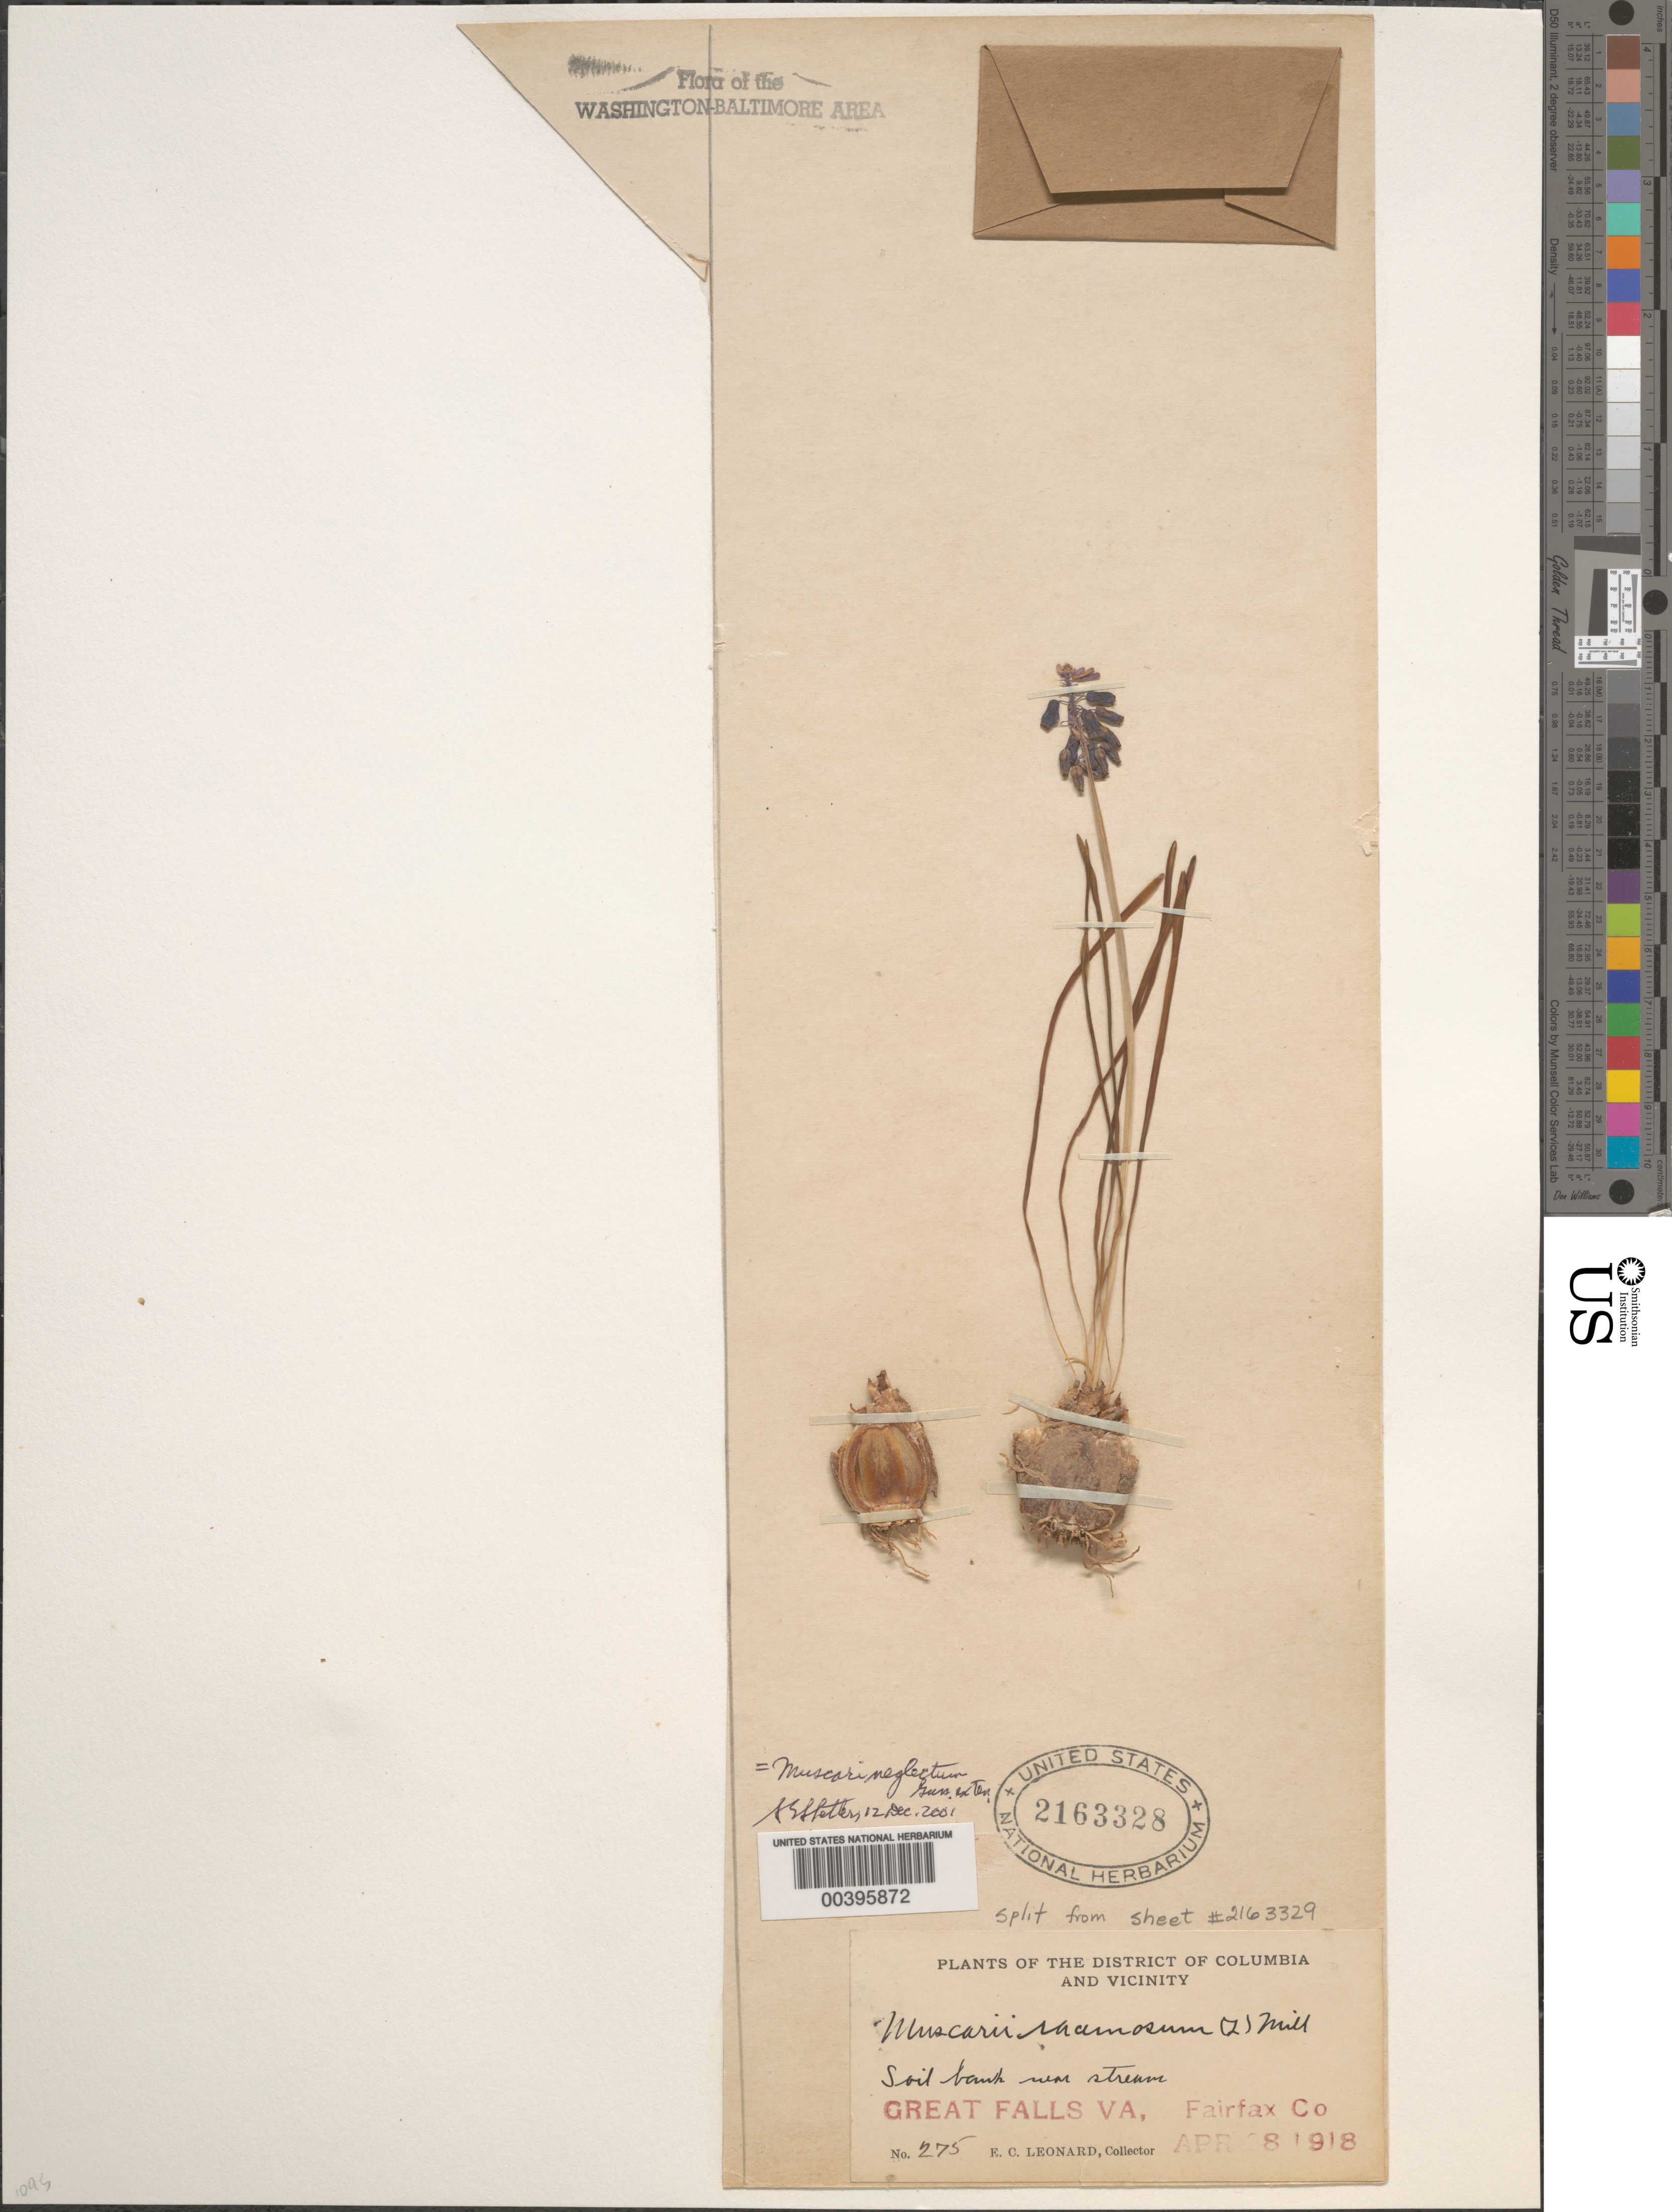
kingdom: Plantae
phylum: Tracheophyta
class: Liliopsida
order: Asparagales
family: Asparagaceae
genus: Muscari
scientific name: Muscari neglectum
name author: Gussone ex Ten.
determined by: Shetler, Stanwyn G., (US), NMNH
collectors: E. C. Leonard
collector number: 275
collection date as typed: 28 Apr 1918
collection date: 1918-04-28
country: United States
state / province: Virginia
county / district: Fairfax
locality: Great Falls C. and O. Canal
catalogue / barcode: US 2163328